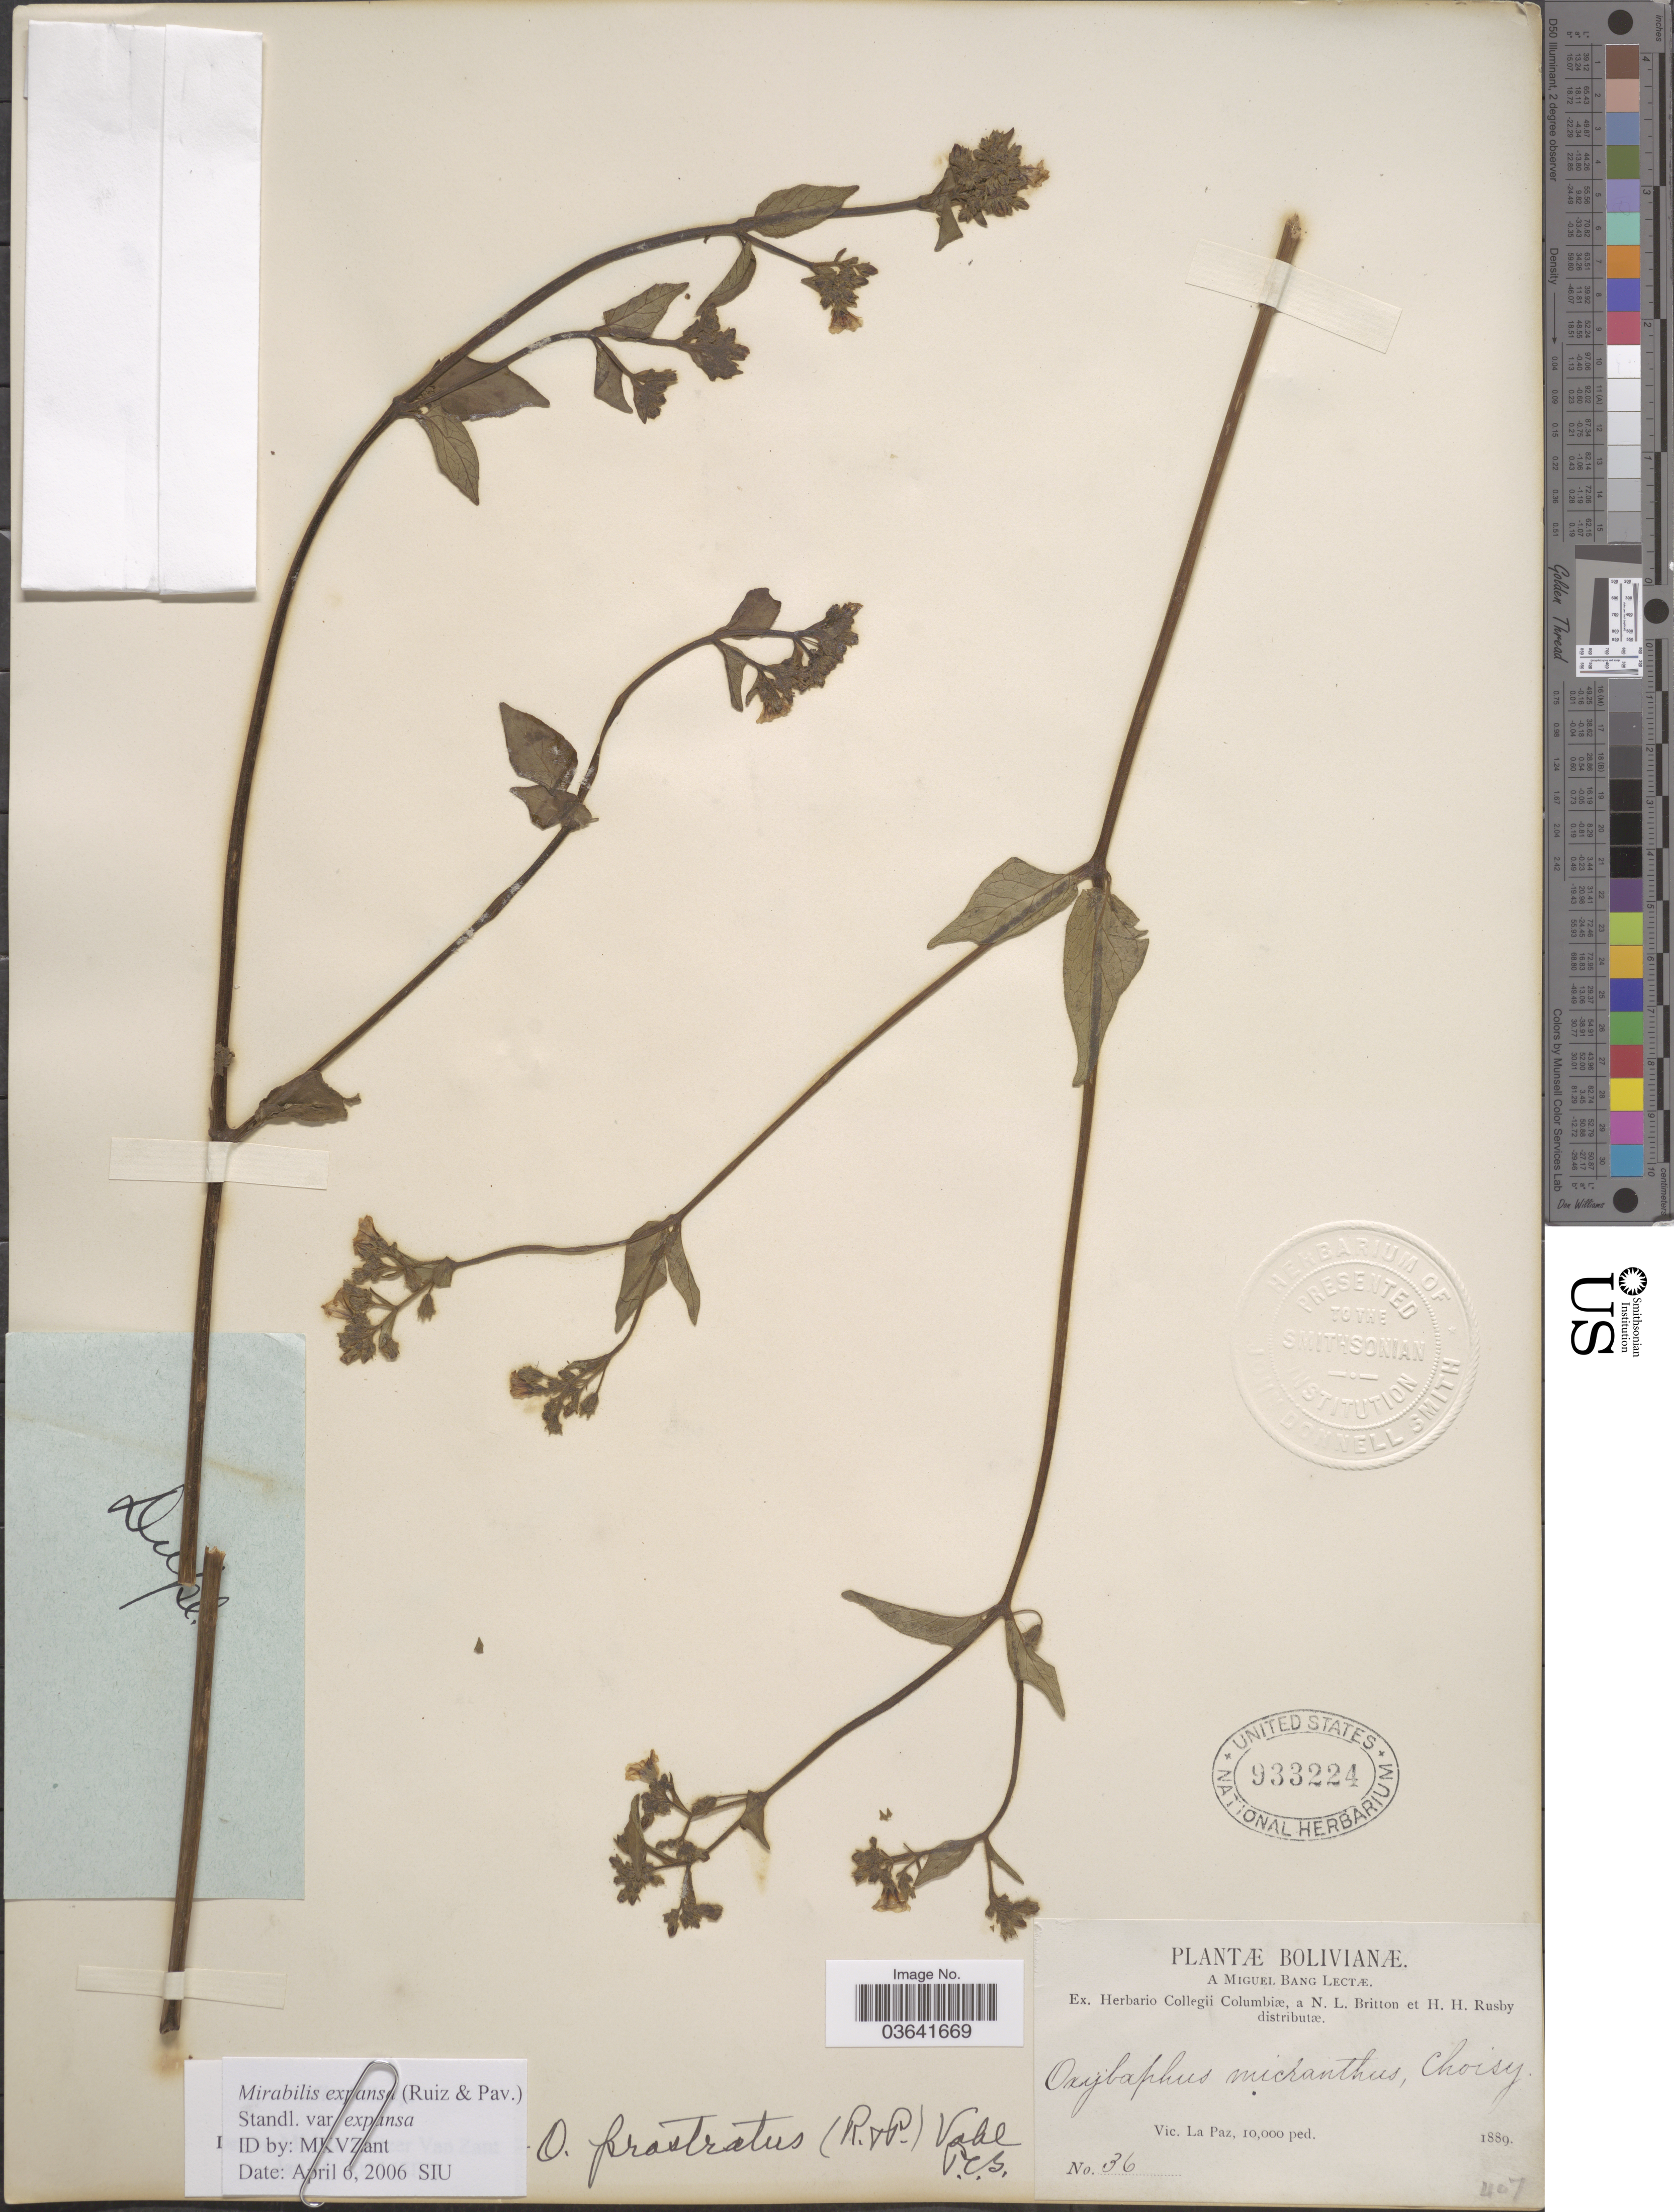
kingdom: Plantae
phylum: Tracheophyta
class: Magnoliopsida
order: Caryophyllales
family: Nyctaginaceae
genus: Mirabilis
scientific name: Mirabilis expansa var. expansa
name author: (Ruiz & Pav.) Standl.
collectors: M. Bang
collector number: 36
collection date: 1889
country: Bolivia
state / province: La Paz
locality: Vic. La Paz.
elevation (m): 3048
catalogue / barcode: US 933224